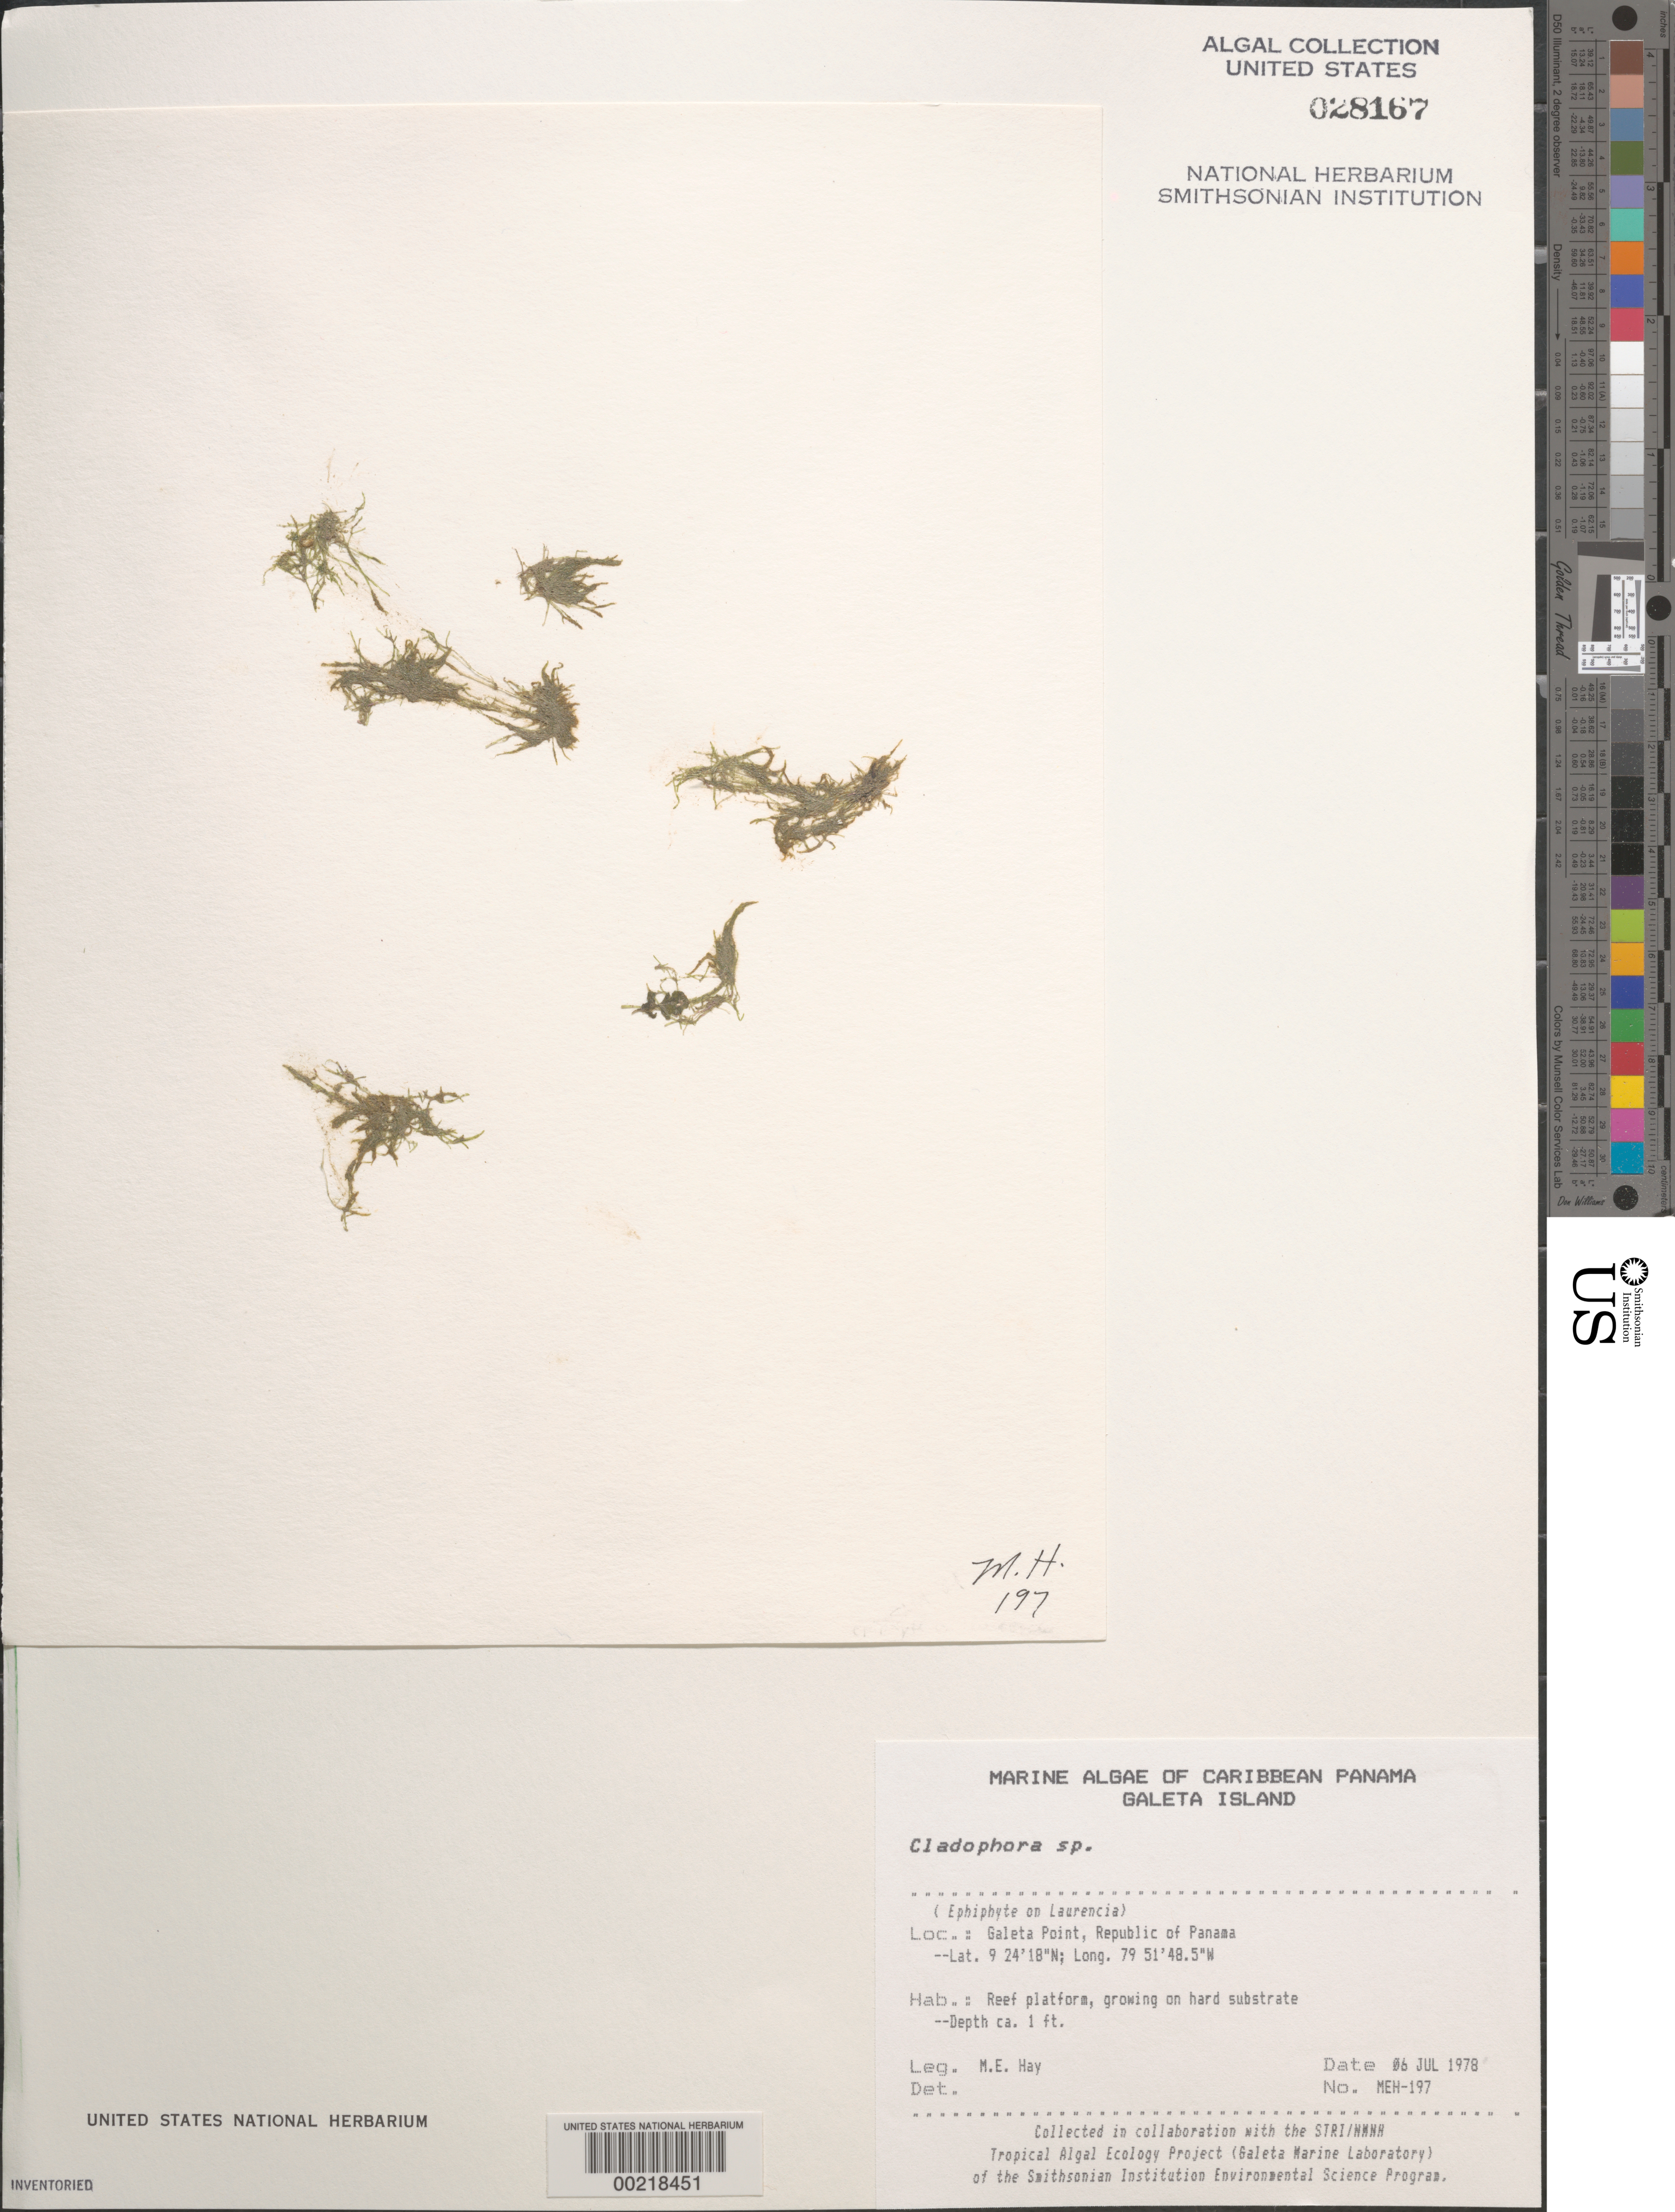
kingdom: Plantae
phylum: Chlorophyta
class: Ulvophyceae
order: Cladophorales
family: Cladophoraceae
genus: Cladophora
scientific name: Cladophora sp.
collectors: M. E. Hay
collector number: MEH-197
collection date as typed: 06 Jul 1978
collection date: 1978-07-06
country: Panama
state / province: Colón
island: Galeta Island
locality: Galeta Point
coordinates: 9 24' 18" N, 79 51' 48.5" W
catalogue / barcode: US 28167